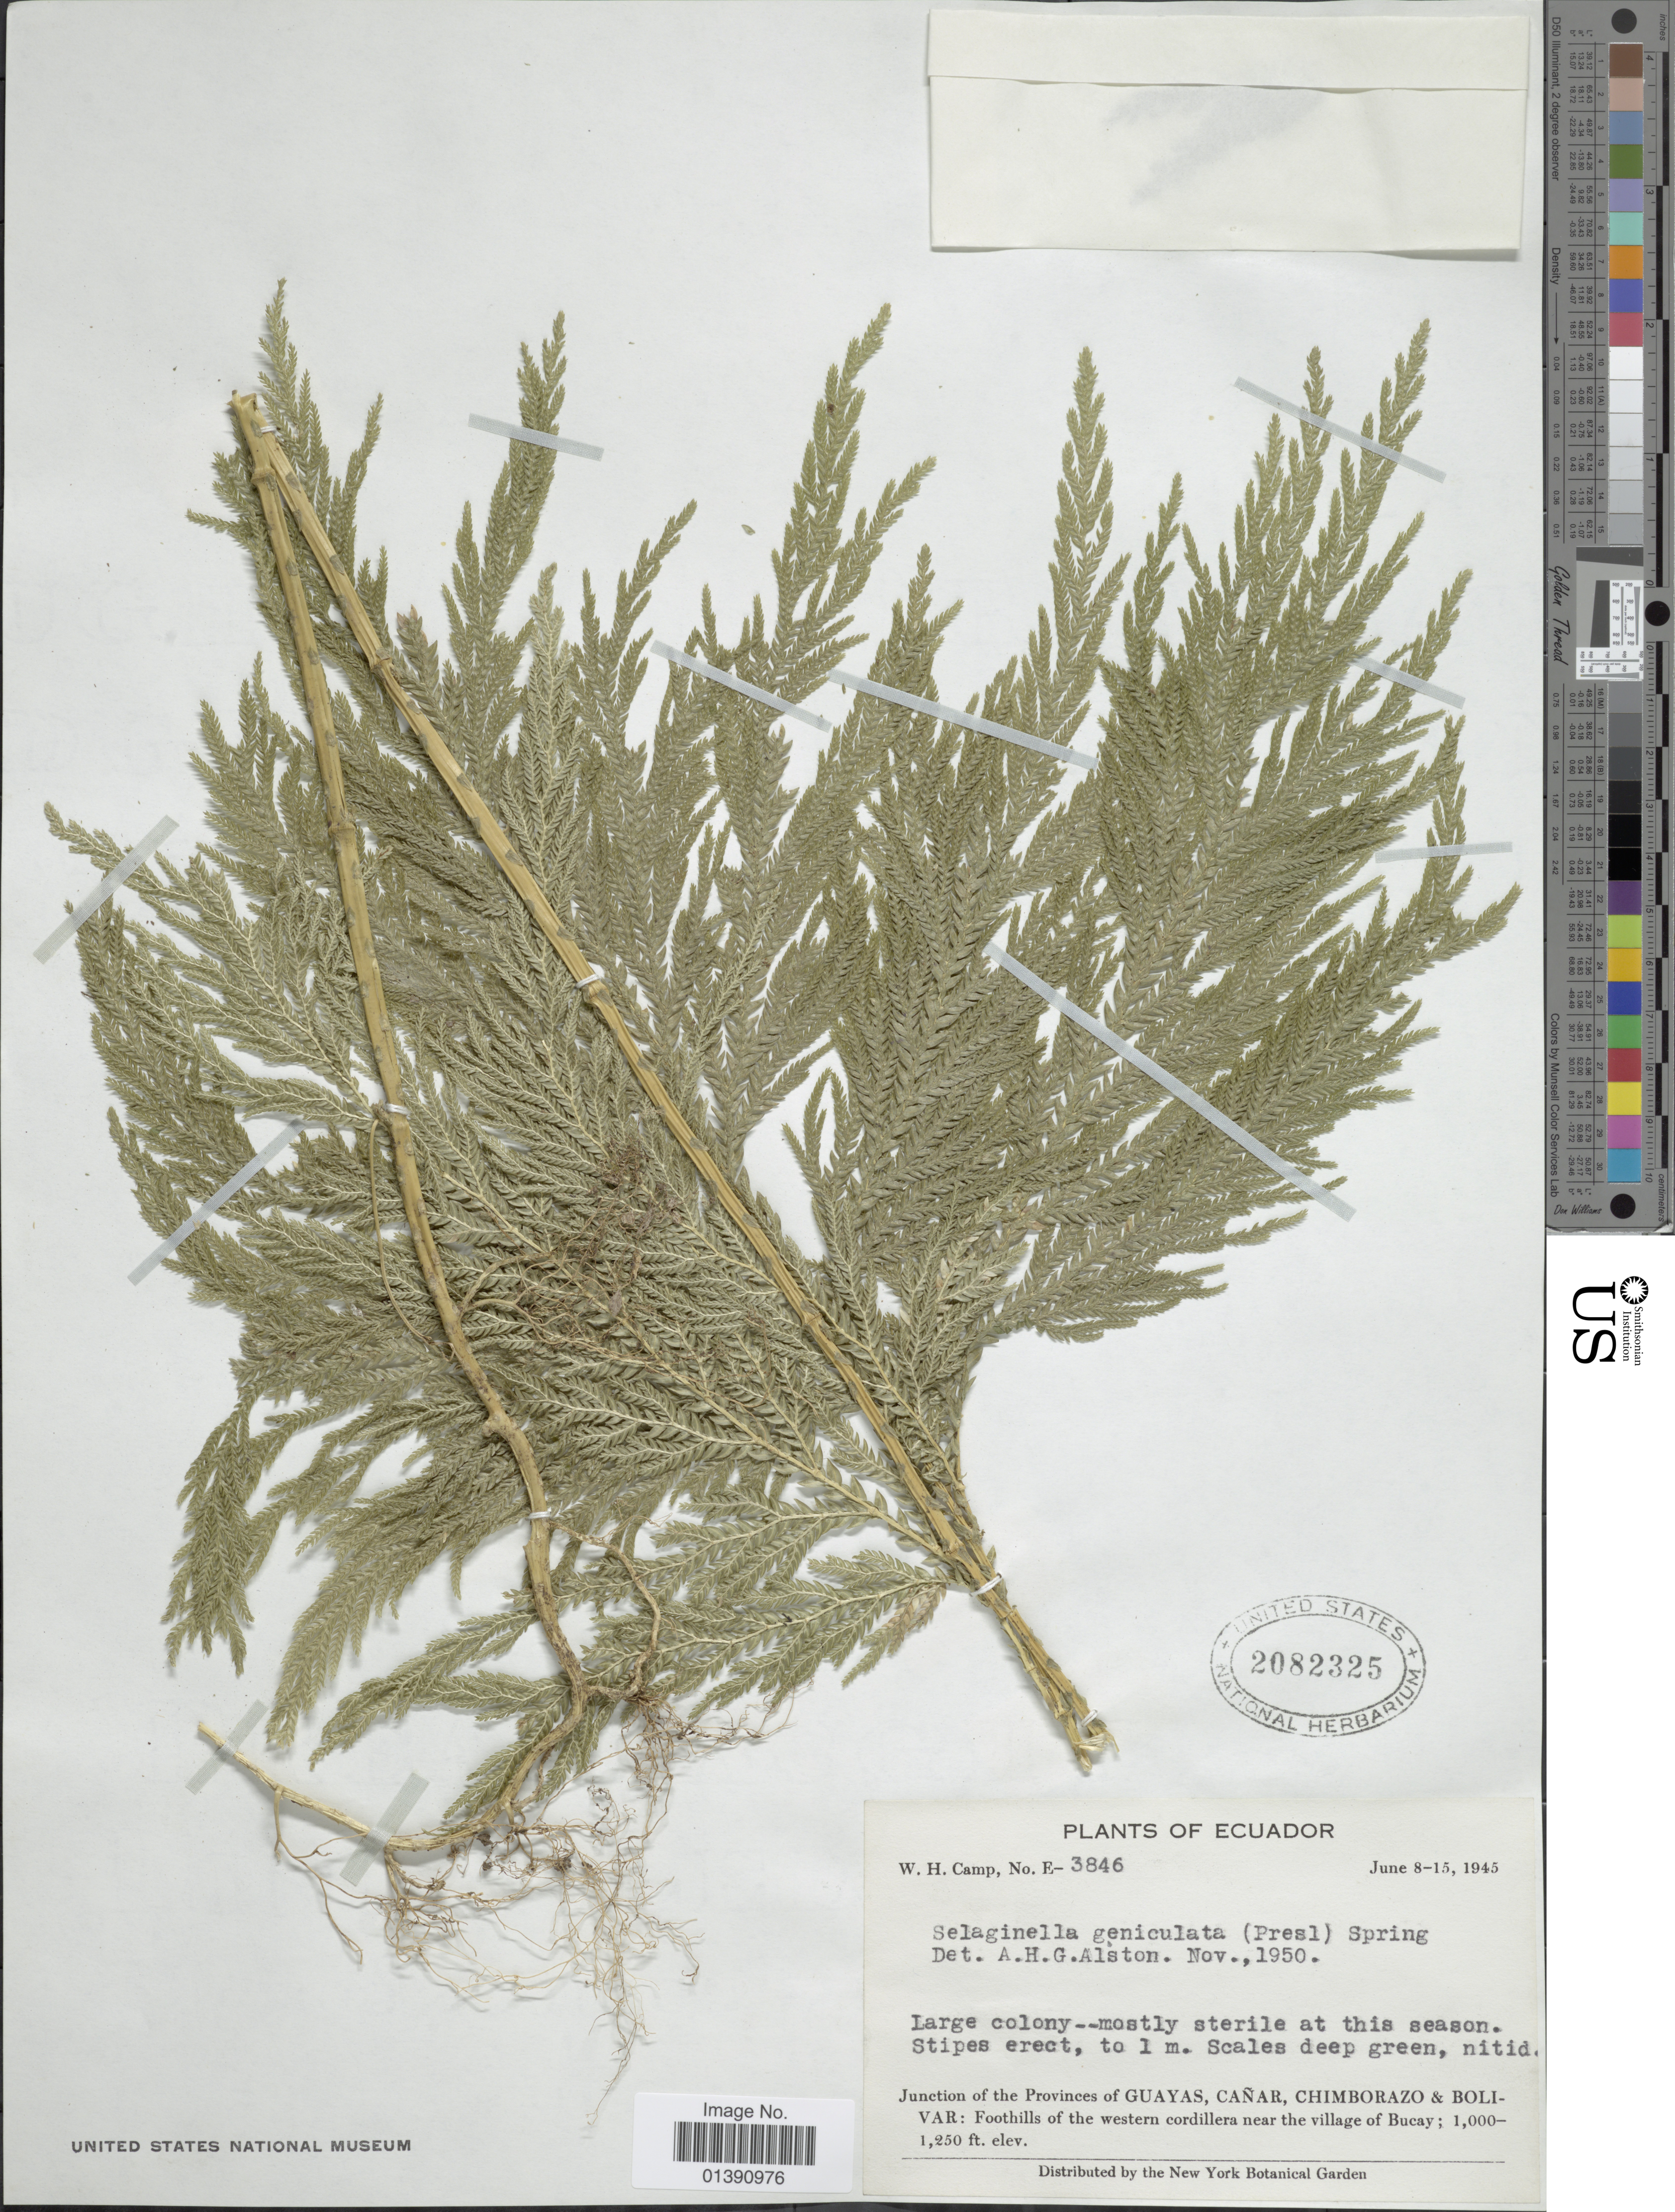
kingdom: Plantae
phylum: Tracheophyta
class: Lycopodiopsida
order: Selaginellales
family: Selaginellaceae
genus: Selaginella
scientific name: Selaginella geniculata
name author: (C. Presl) Spring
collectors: W. H. Camp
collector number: E-3846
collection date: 1945-06-08/1945-06-15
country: Ecuador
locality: Junction of the Provinces of Guayas, Cañar, Chimborazo & Bolivar: foothills of the western cordillera near the village of Bucay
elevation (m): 1000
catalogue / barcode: US 2082325